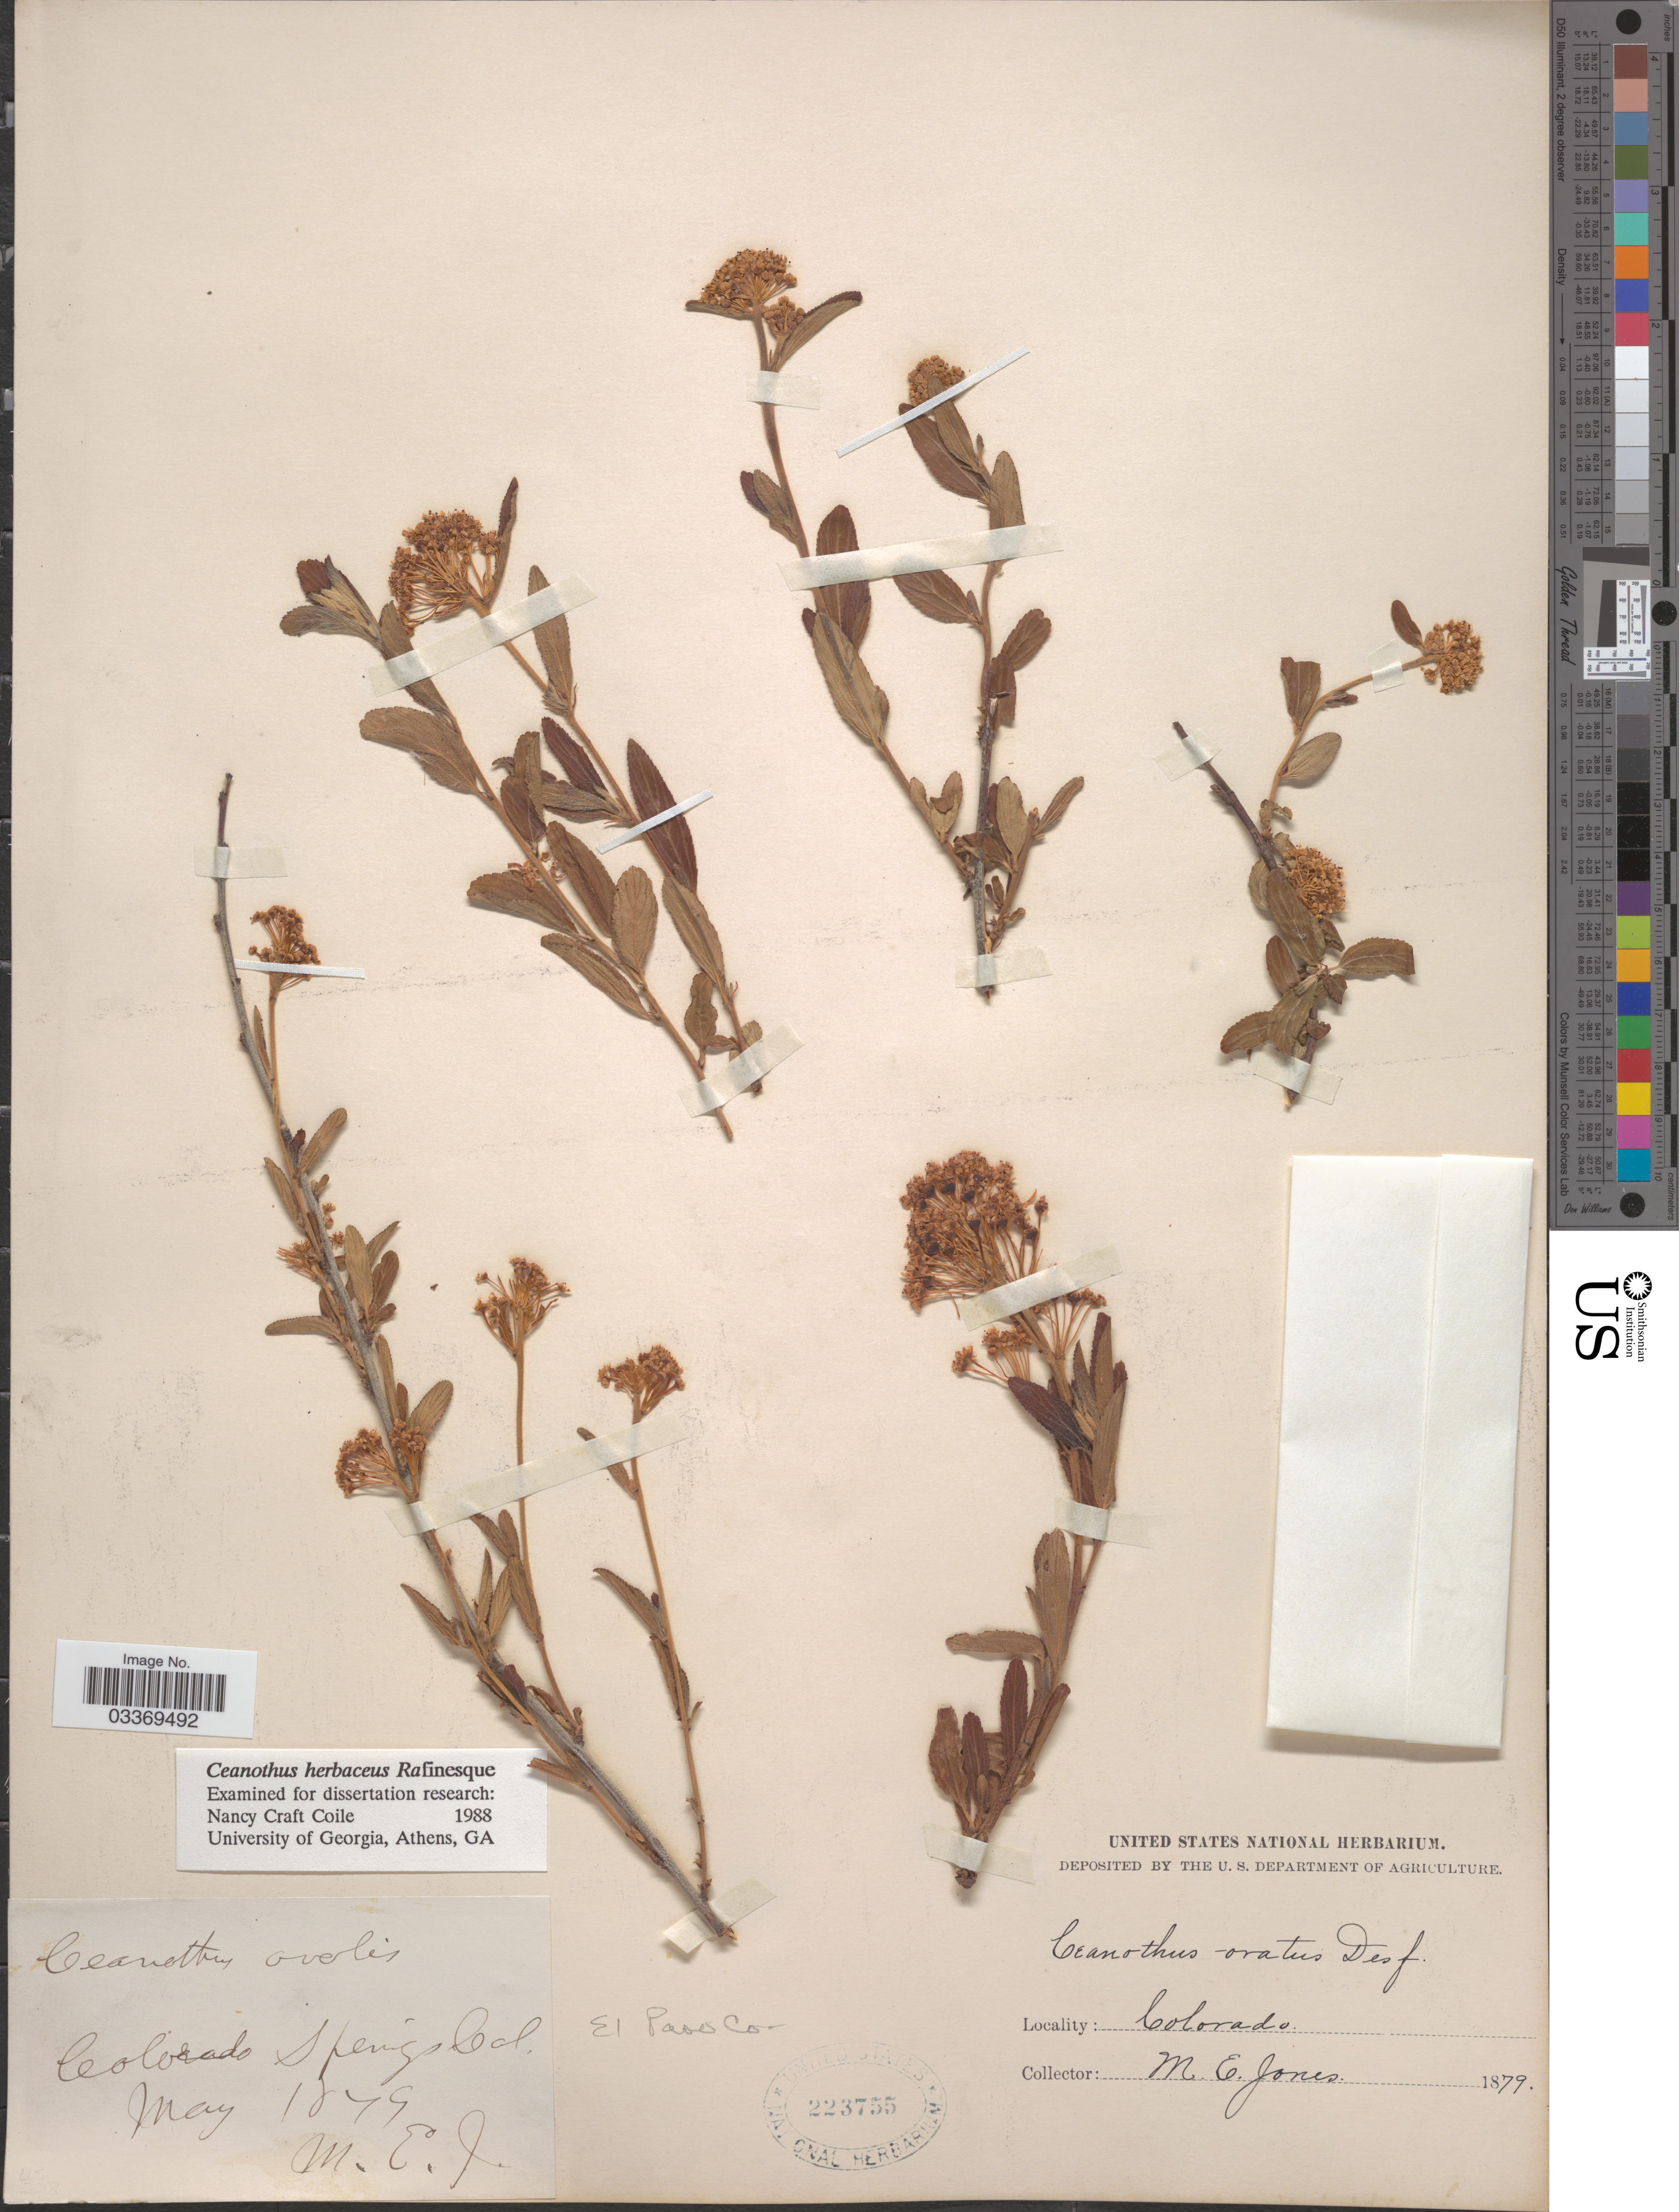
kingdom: Plantae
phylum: Tracheophyta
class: Magnoliopsida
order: Rosales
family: Rhamnaceae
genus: Ceanothus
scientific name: Ceanothus ovatus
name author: Desf.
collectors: M. E. Jones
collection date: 1879-05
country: United States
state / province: Colorado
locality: Colorado Springs, El Paso Co.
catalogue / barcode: US 223755